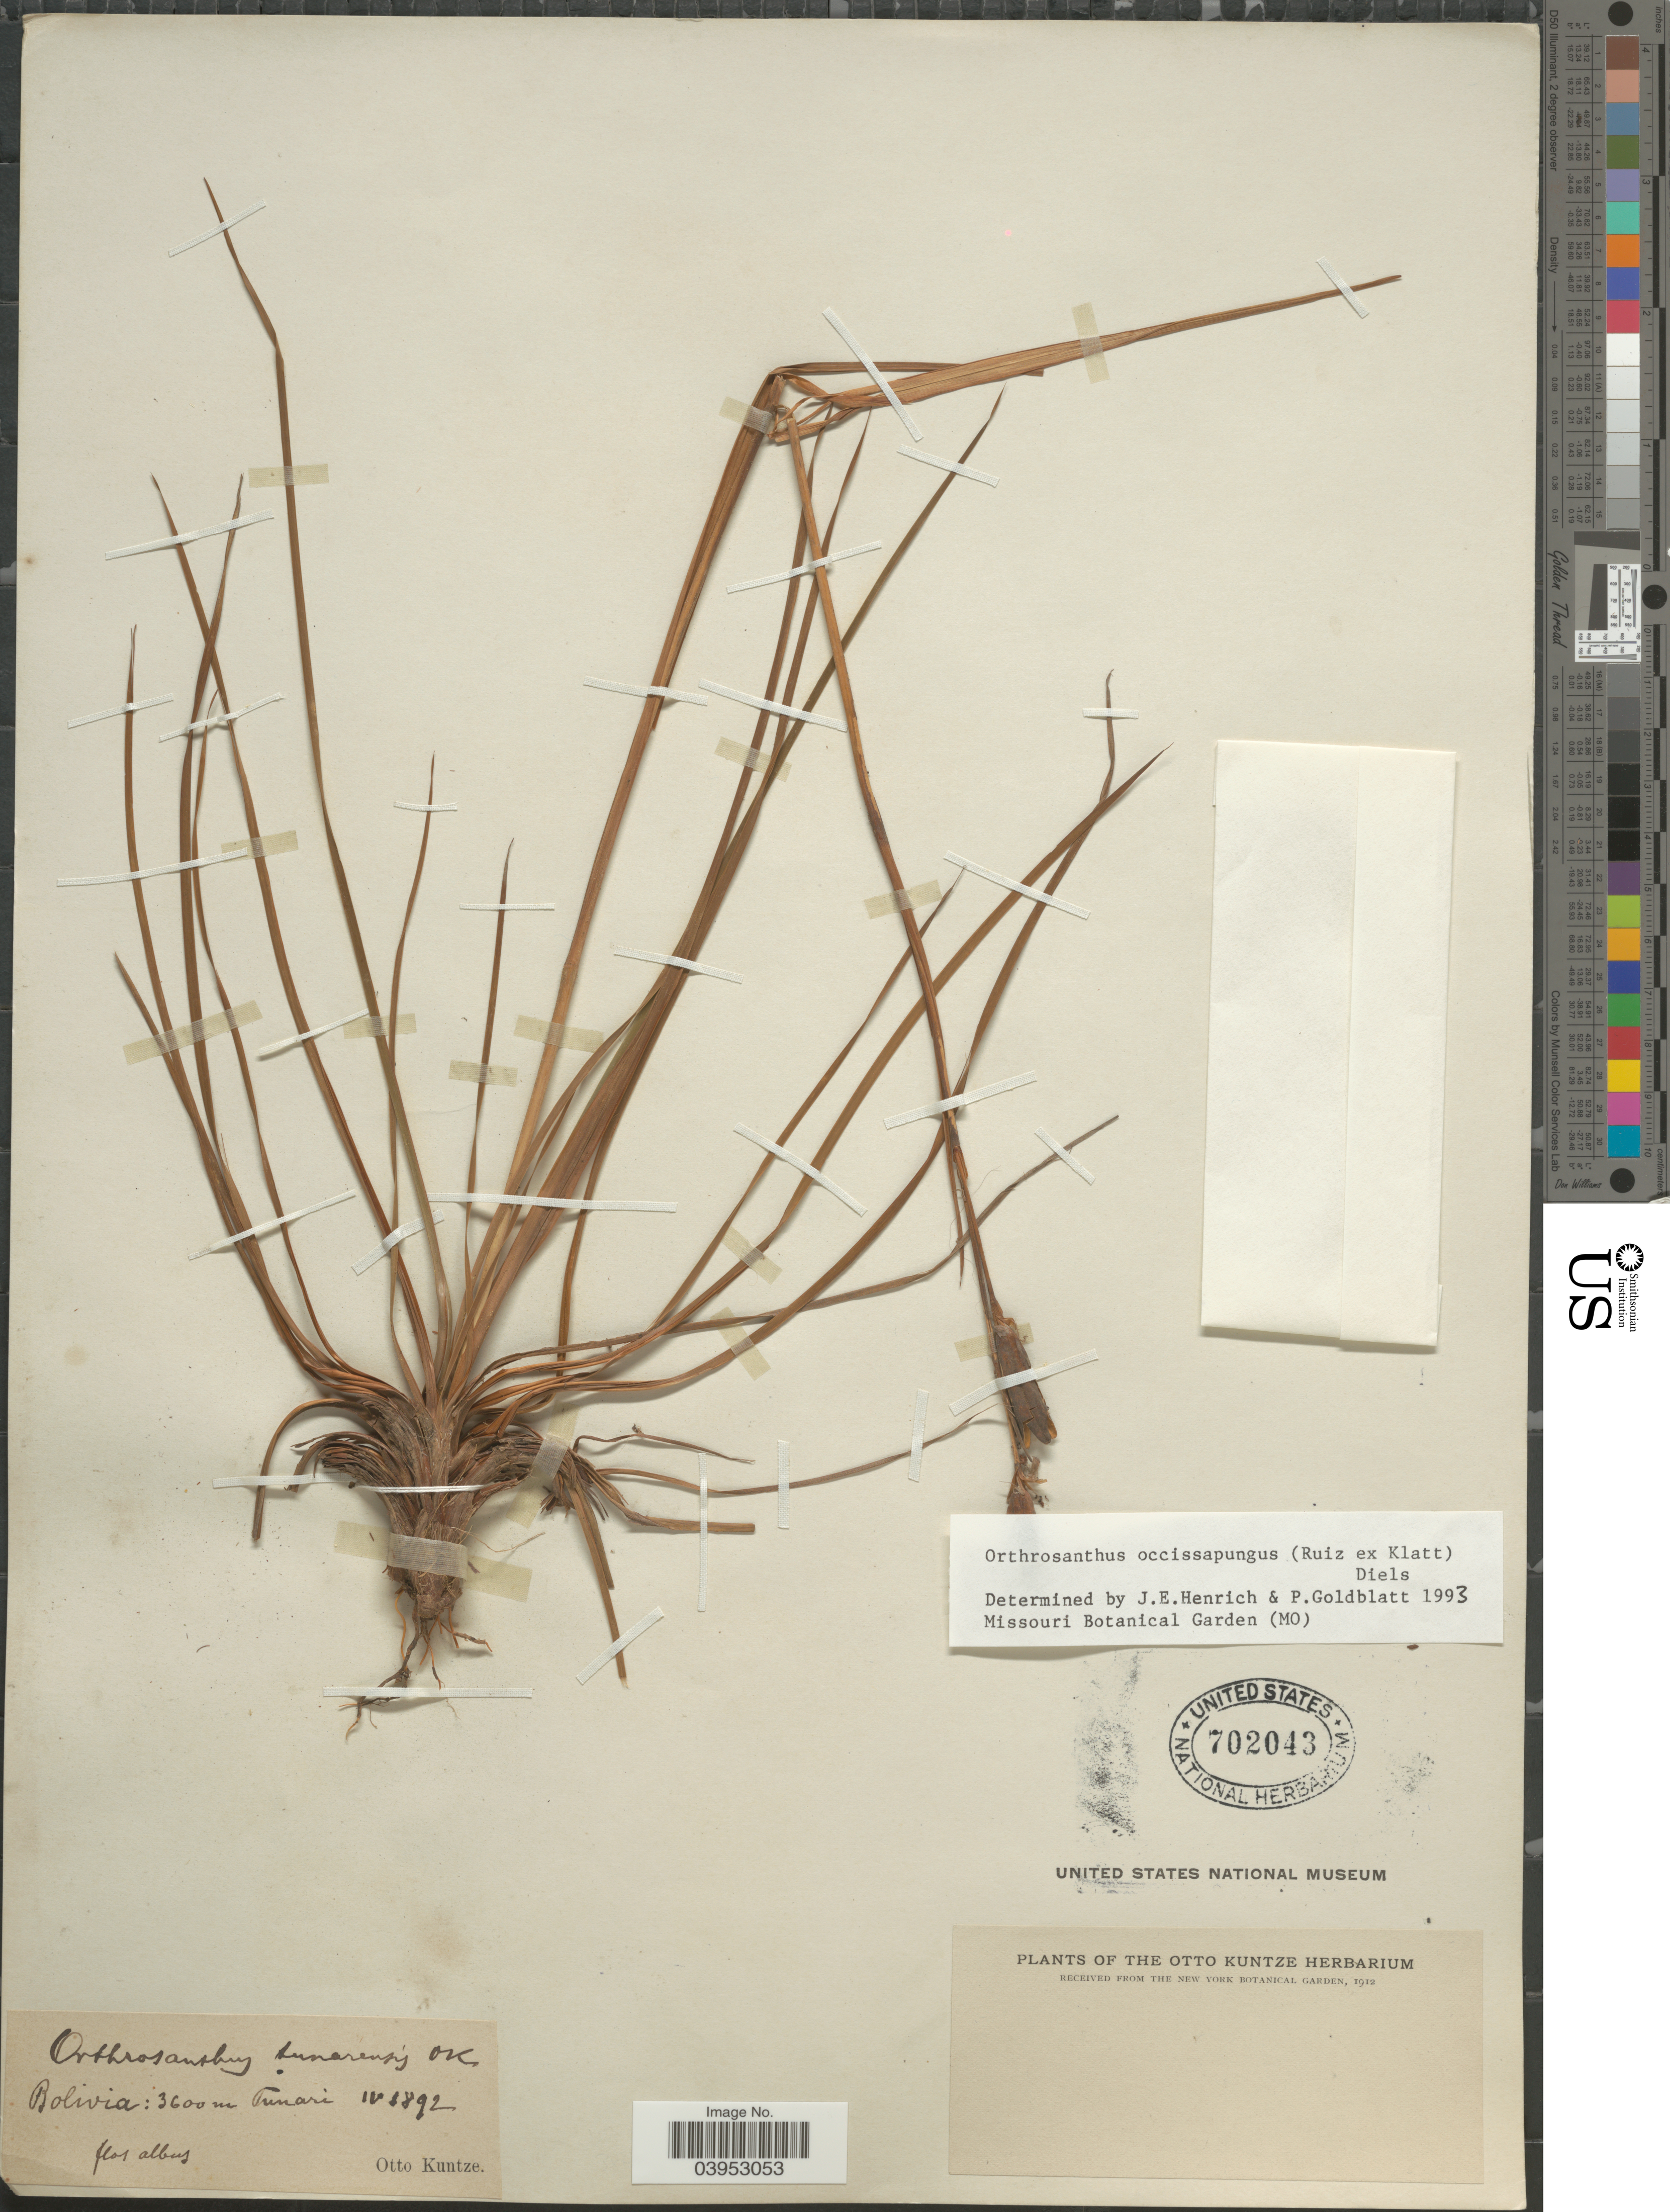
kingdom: Plantae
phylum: Tracheophyta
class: Liliopsida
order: Asparagales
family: Iridaceae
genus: Orthrosanthus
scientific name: Orthrosanthus occissapungus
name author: (Ruiz ex Klatt) Diels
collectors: C.E.O. Kuntze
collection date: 1892-04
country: Bolivia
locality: Tunari.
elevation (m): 3600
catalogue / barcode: US 702043